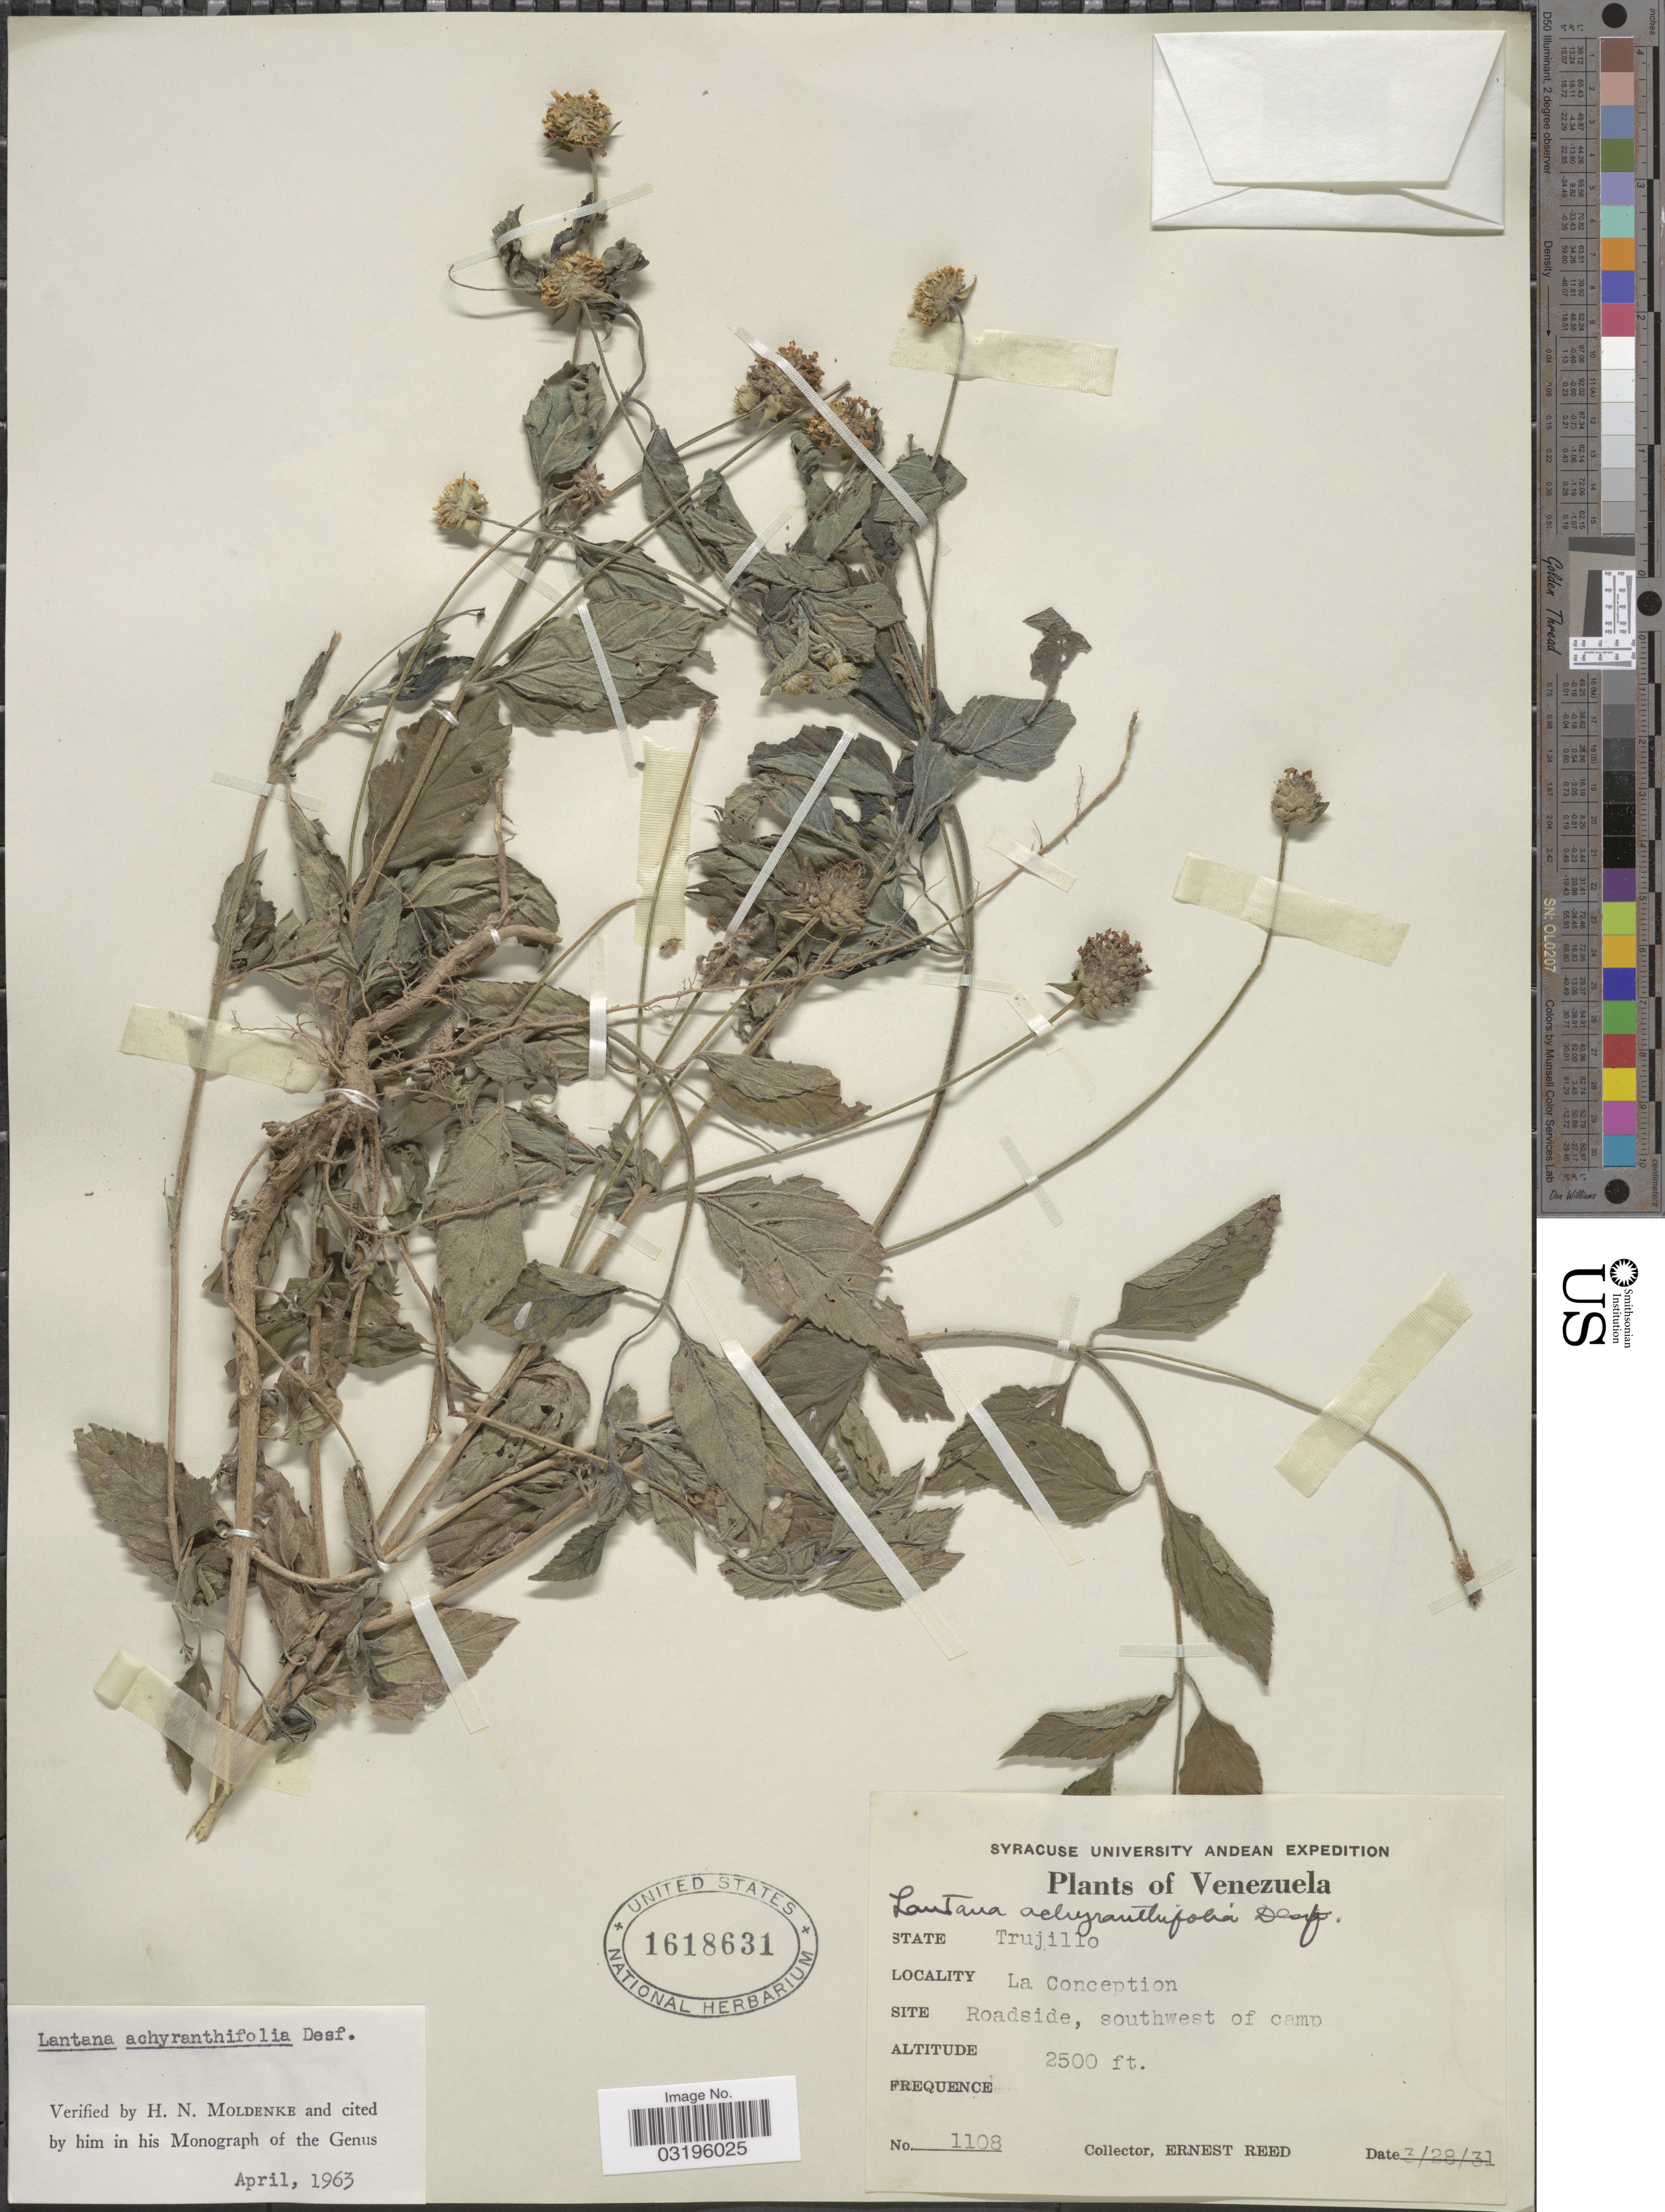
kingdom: Plantae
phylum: Tracheophyta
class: Magnoliopsida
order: Lamiales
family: Verbenaceae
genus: Lantana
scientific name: Lantana achyranthifolia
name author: Desf.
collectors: E. Reed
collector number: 1108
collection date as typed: Transcribed d/m/y: 28/3/31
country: Venezuela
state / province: Trujillo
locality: La Conception. Site Roadside, southwest of camp.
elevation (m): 762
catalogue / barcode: US 1618631